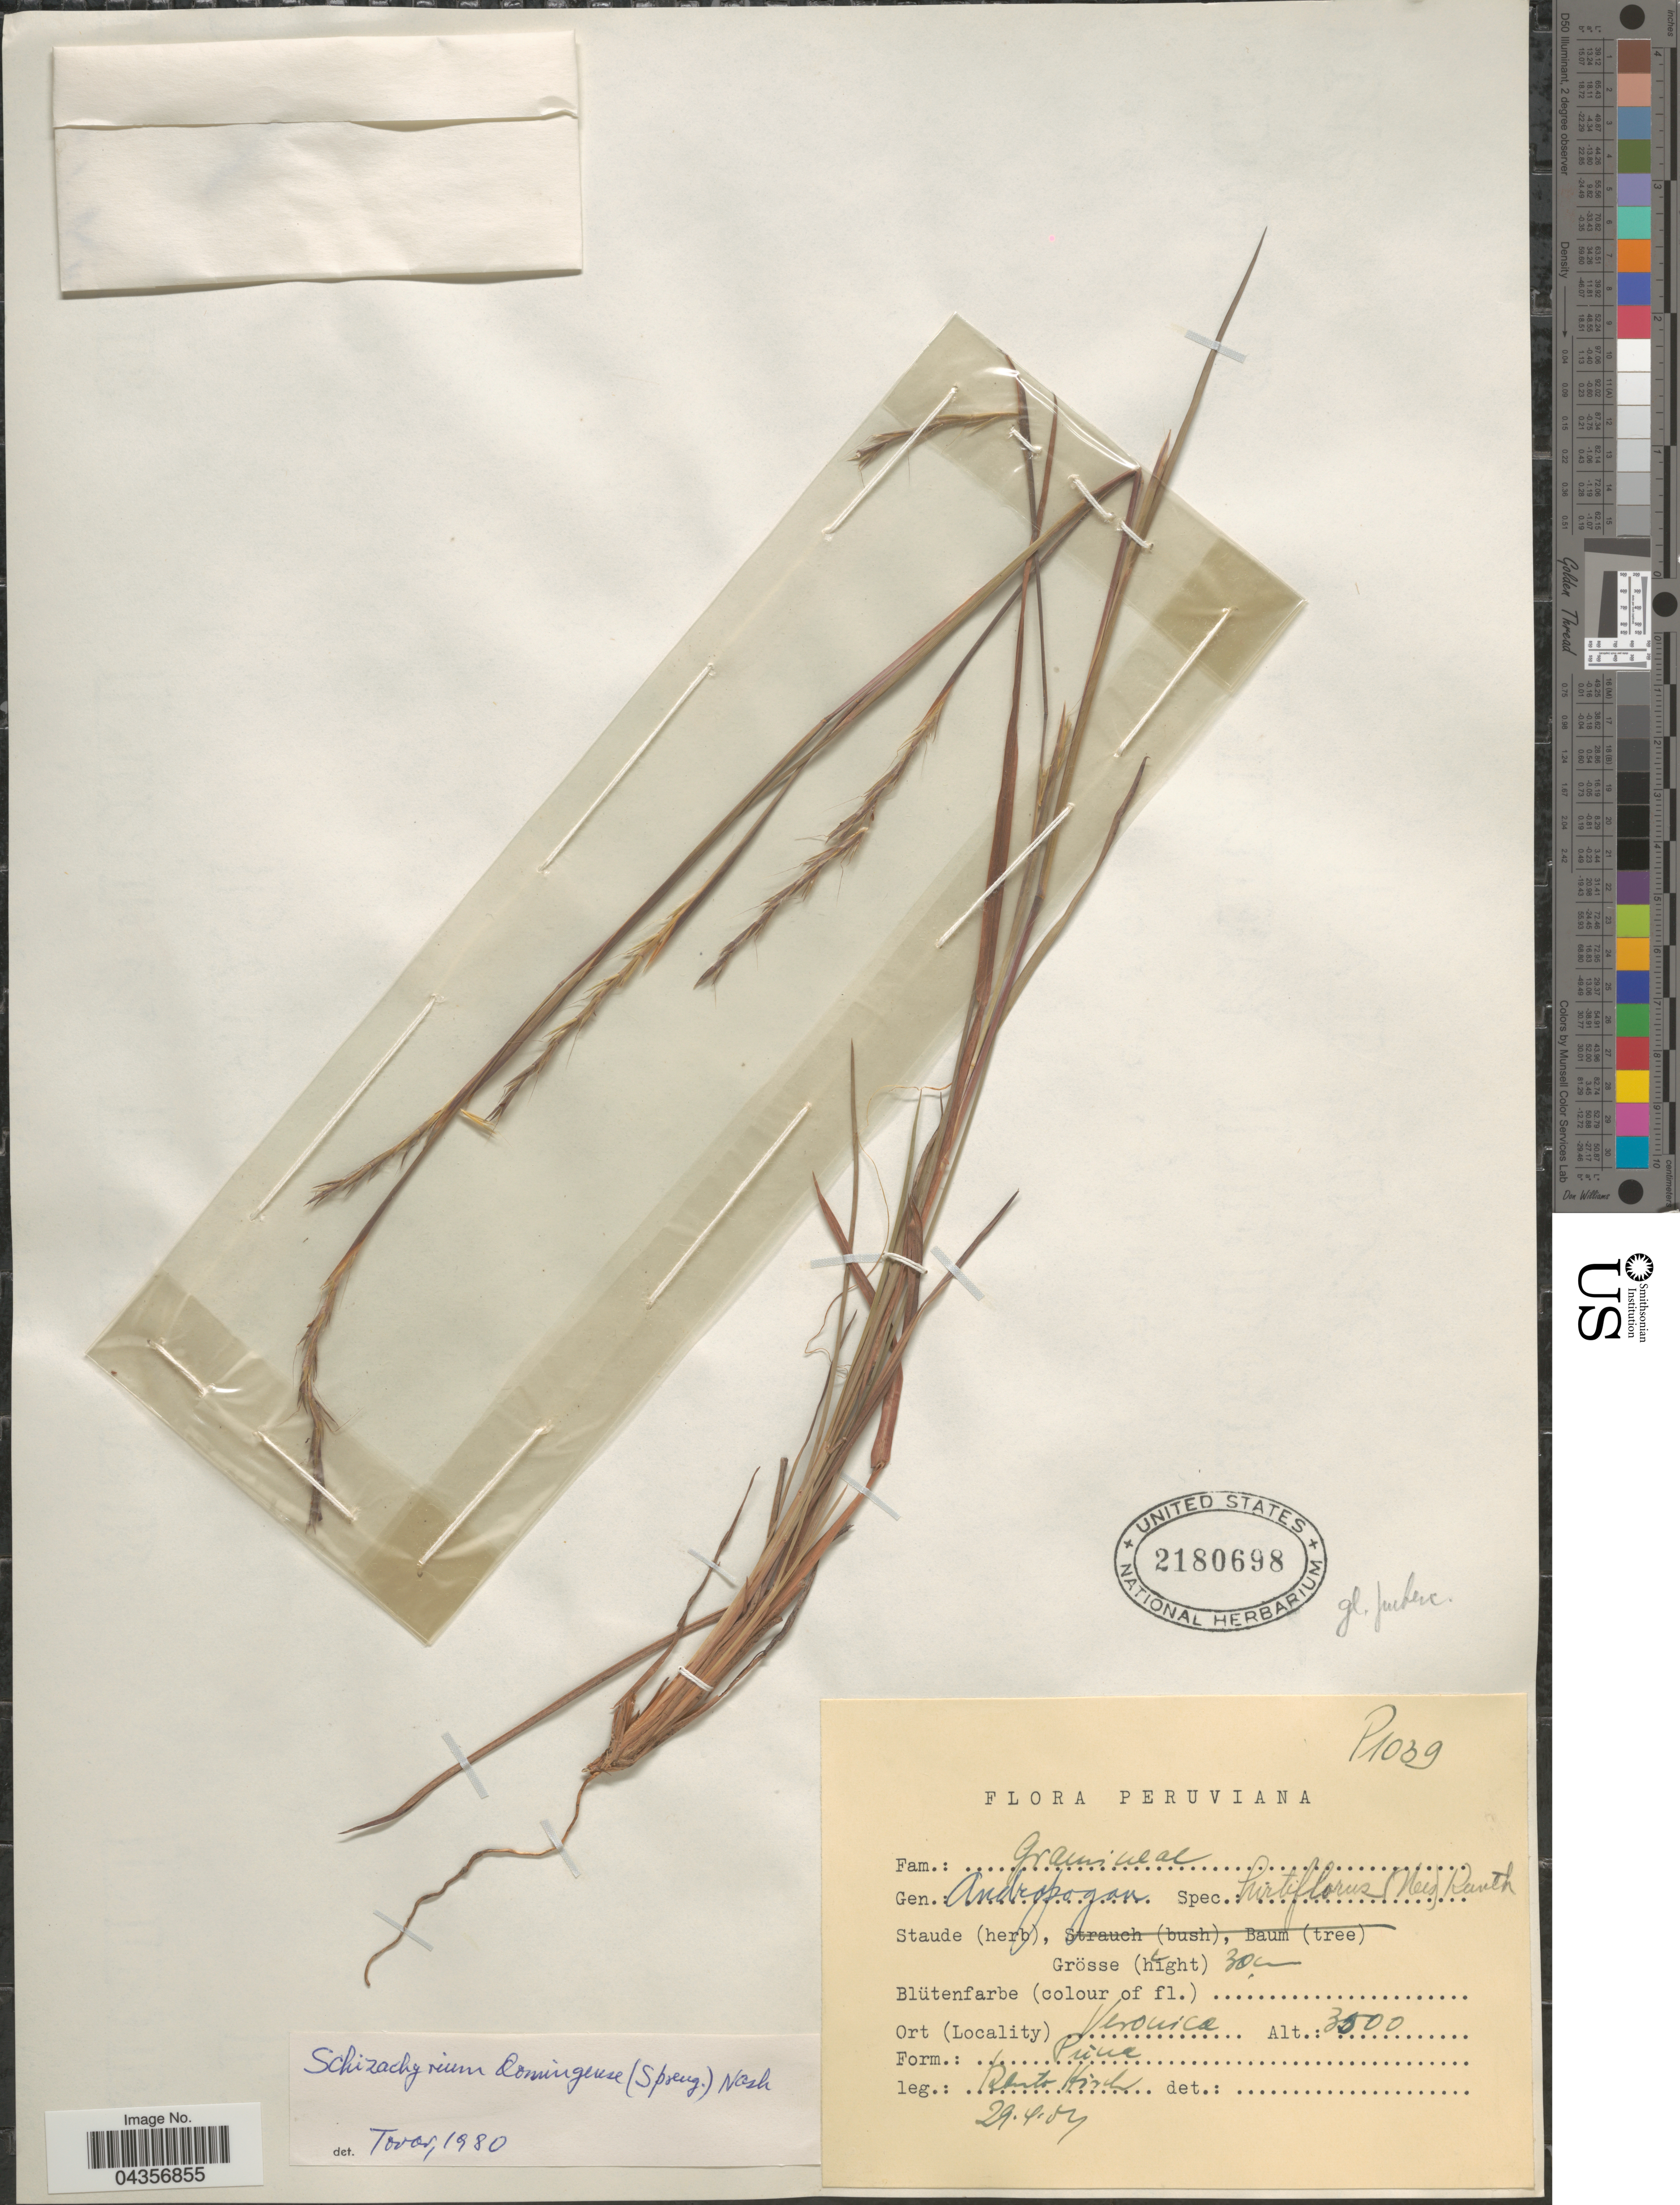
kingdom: Plantae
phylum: Tracheophyta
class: Liliopsida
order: Poales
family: Poaceae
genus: Schizachyrium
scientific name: Schizachyrium sanguineum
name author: (Retz.) Alston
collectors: -. Rauh & Hirsch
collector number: P1039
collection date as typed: Transcribed d/m/y: 29/4/54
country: Peru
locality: Veronica.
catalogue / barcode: US 2180698